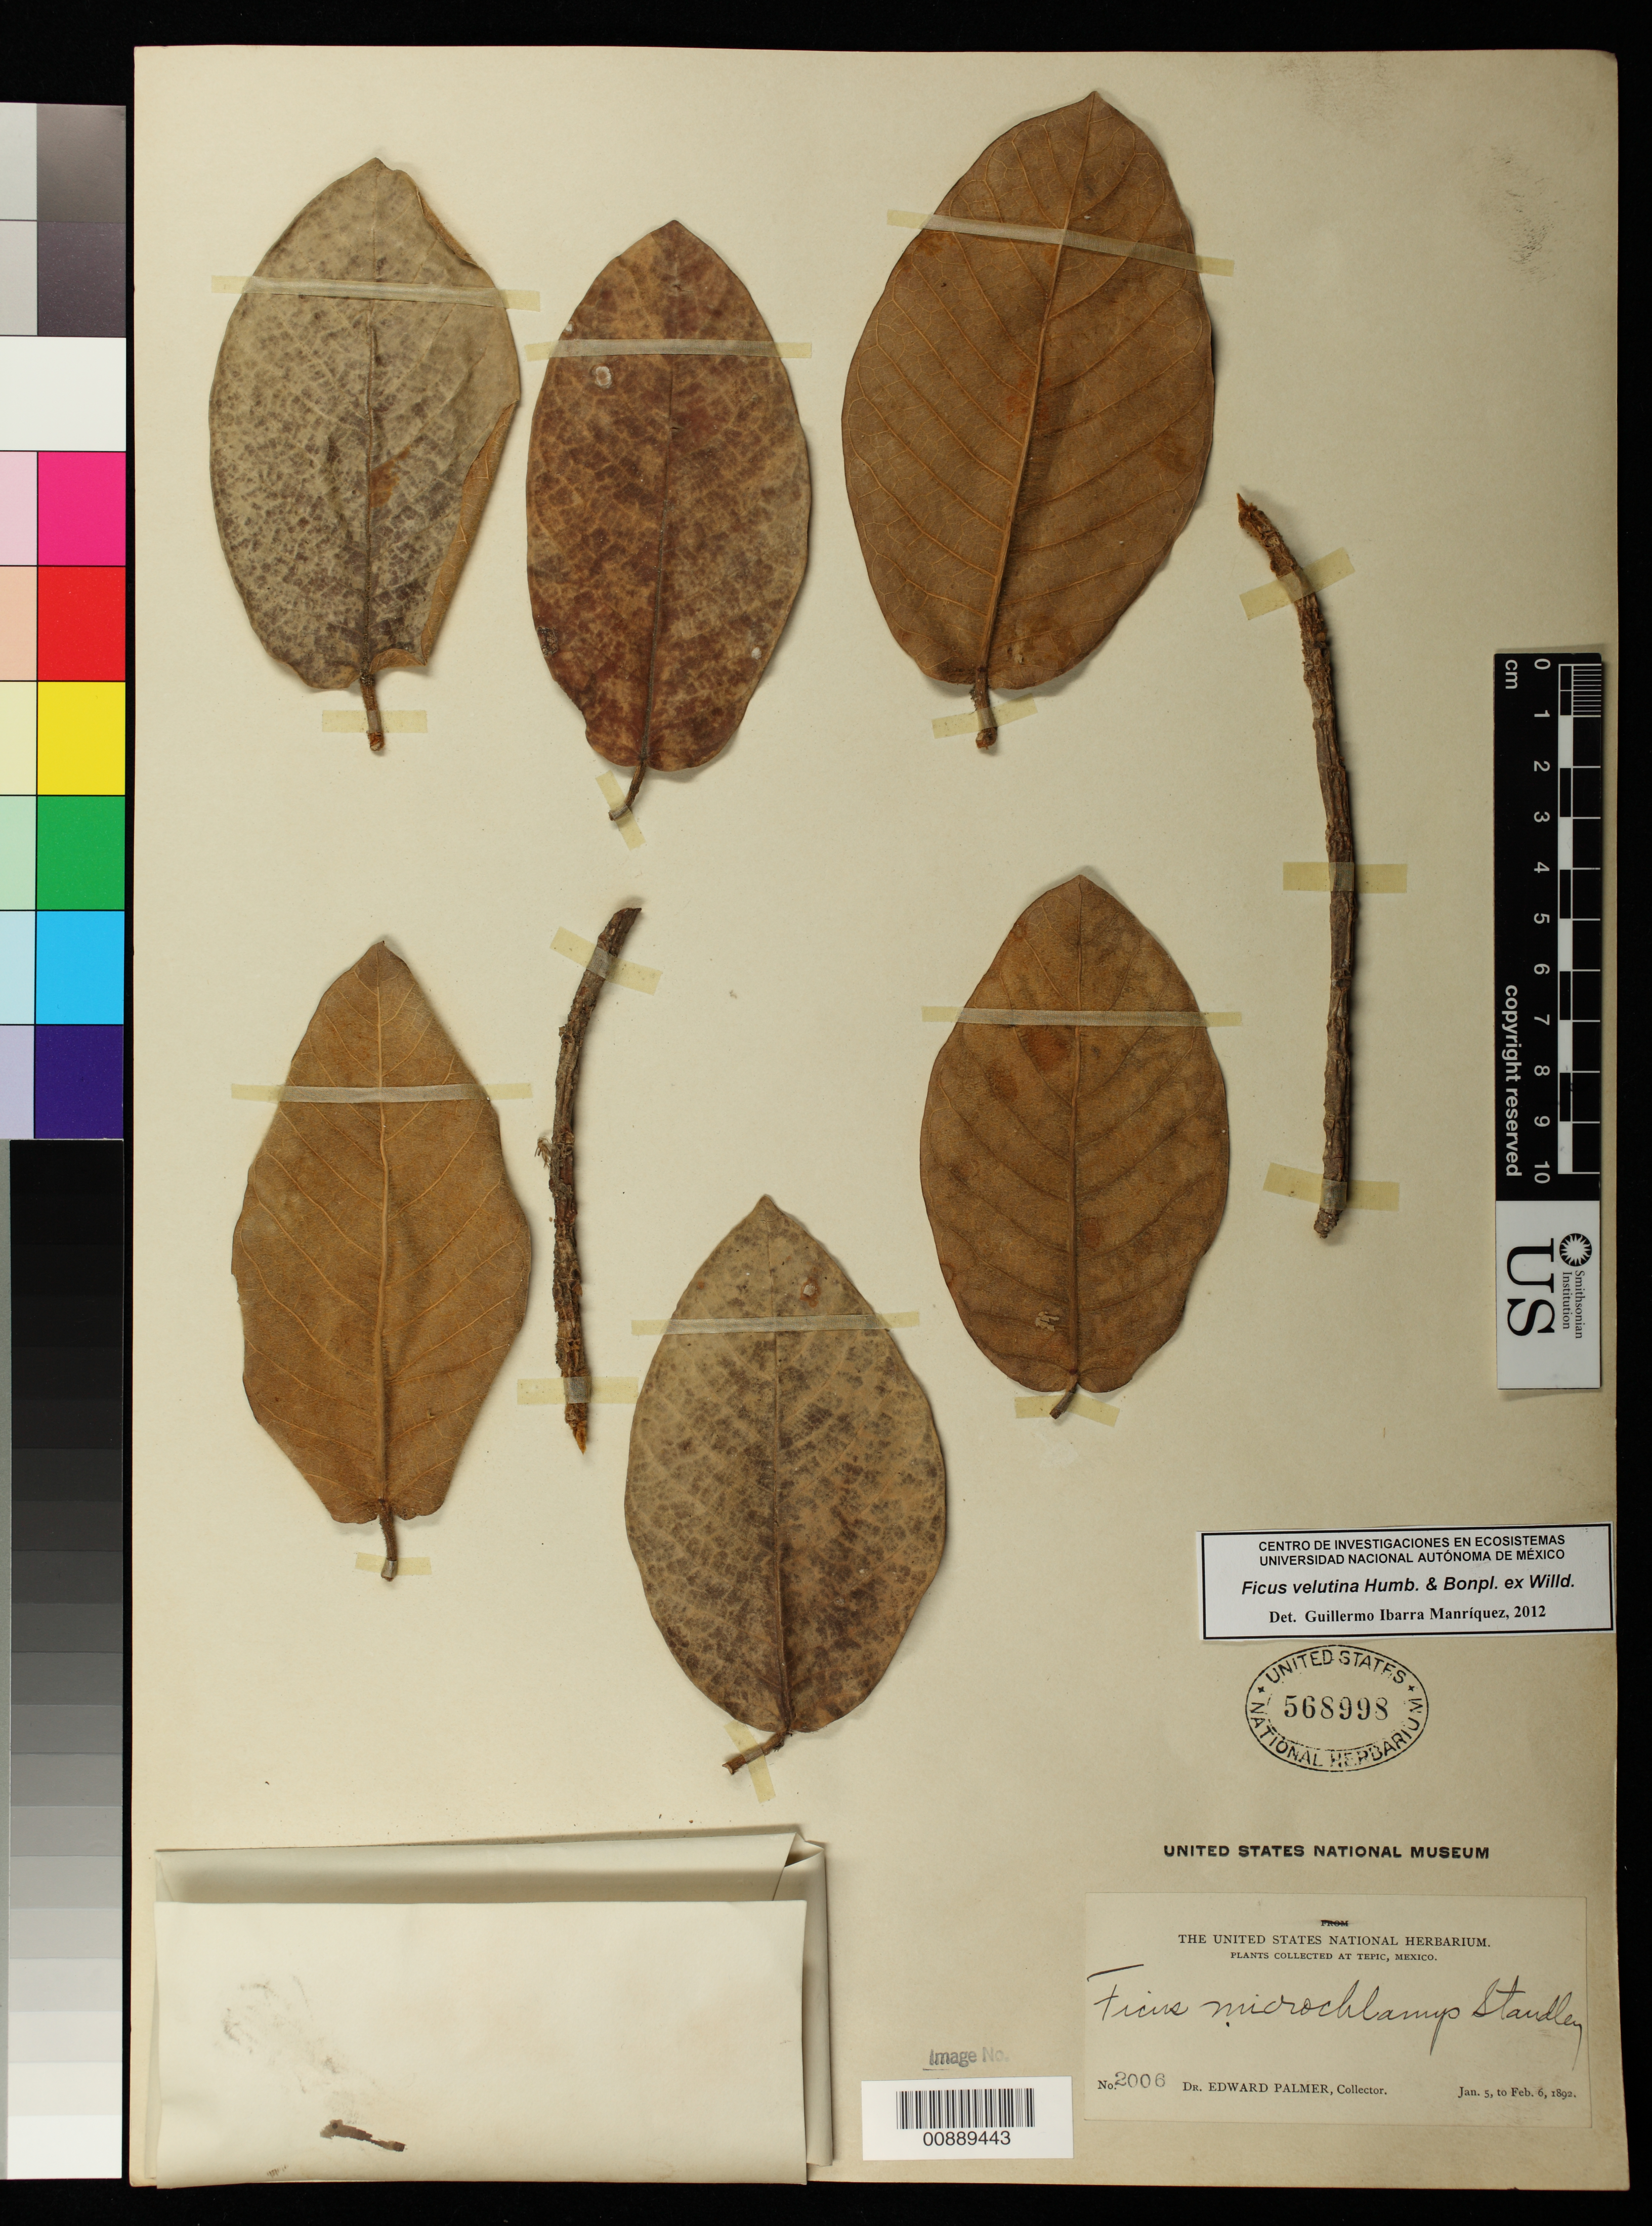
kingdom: Plantae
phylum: Tracheophyta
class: Magnoliopsida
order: Rosales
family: Moraceae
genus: Ficus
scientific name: Ficus velutina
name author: Humb. & Bonpl. ex Willd.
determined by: Manriquez, G. I.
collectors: E. Palmer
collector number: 2006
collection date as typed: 05 Jan 1892 to 06 Feb 1892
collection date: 1892-01-05/1892-02-06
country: Mexico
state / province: Nayarit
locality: Tepic, Nayarit.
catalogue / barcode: US 568998